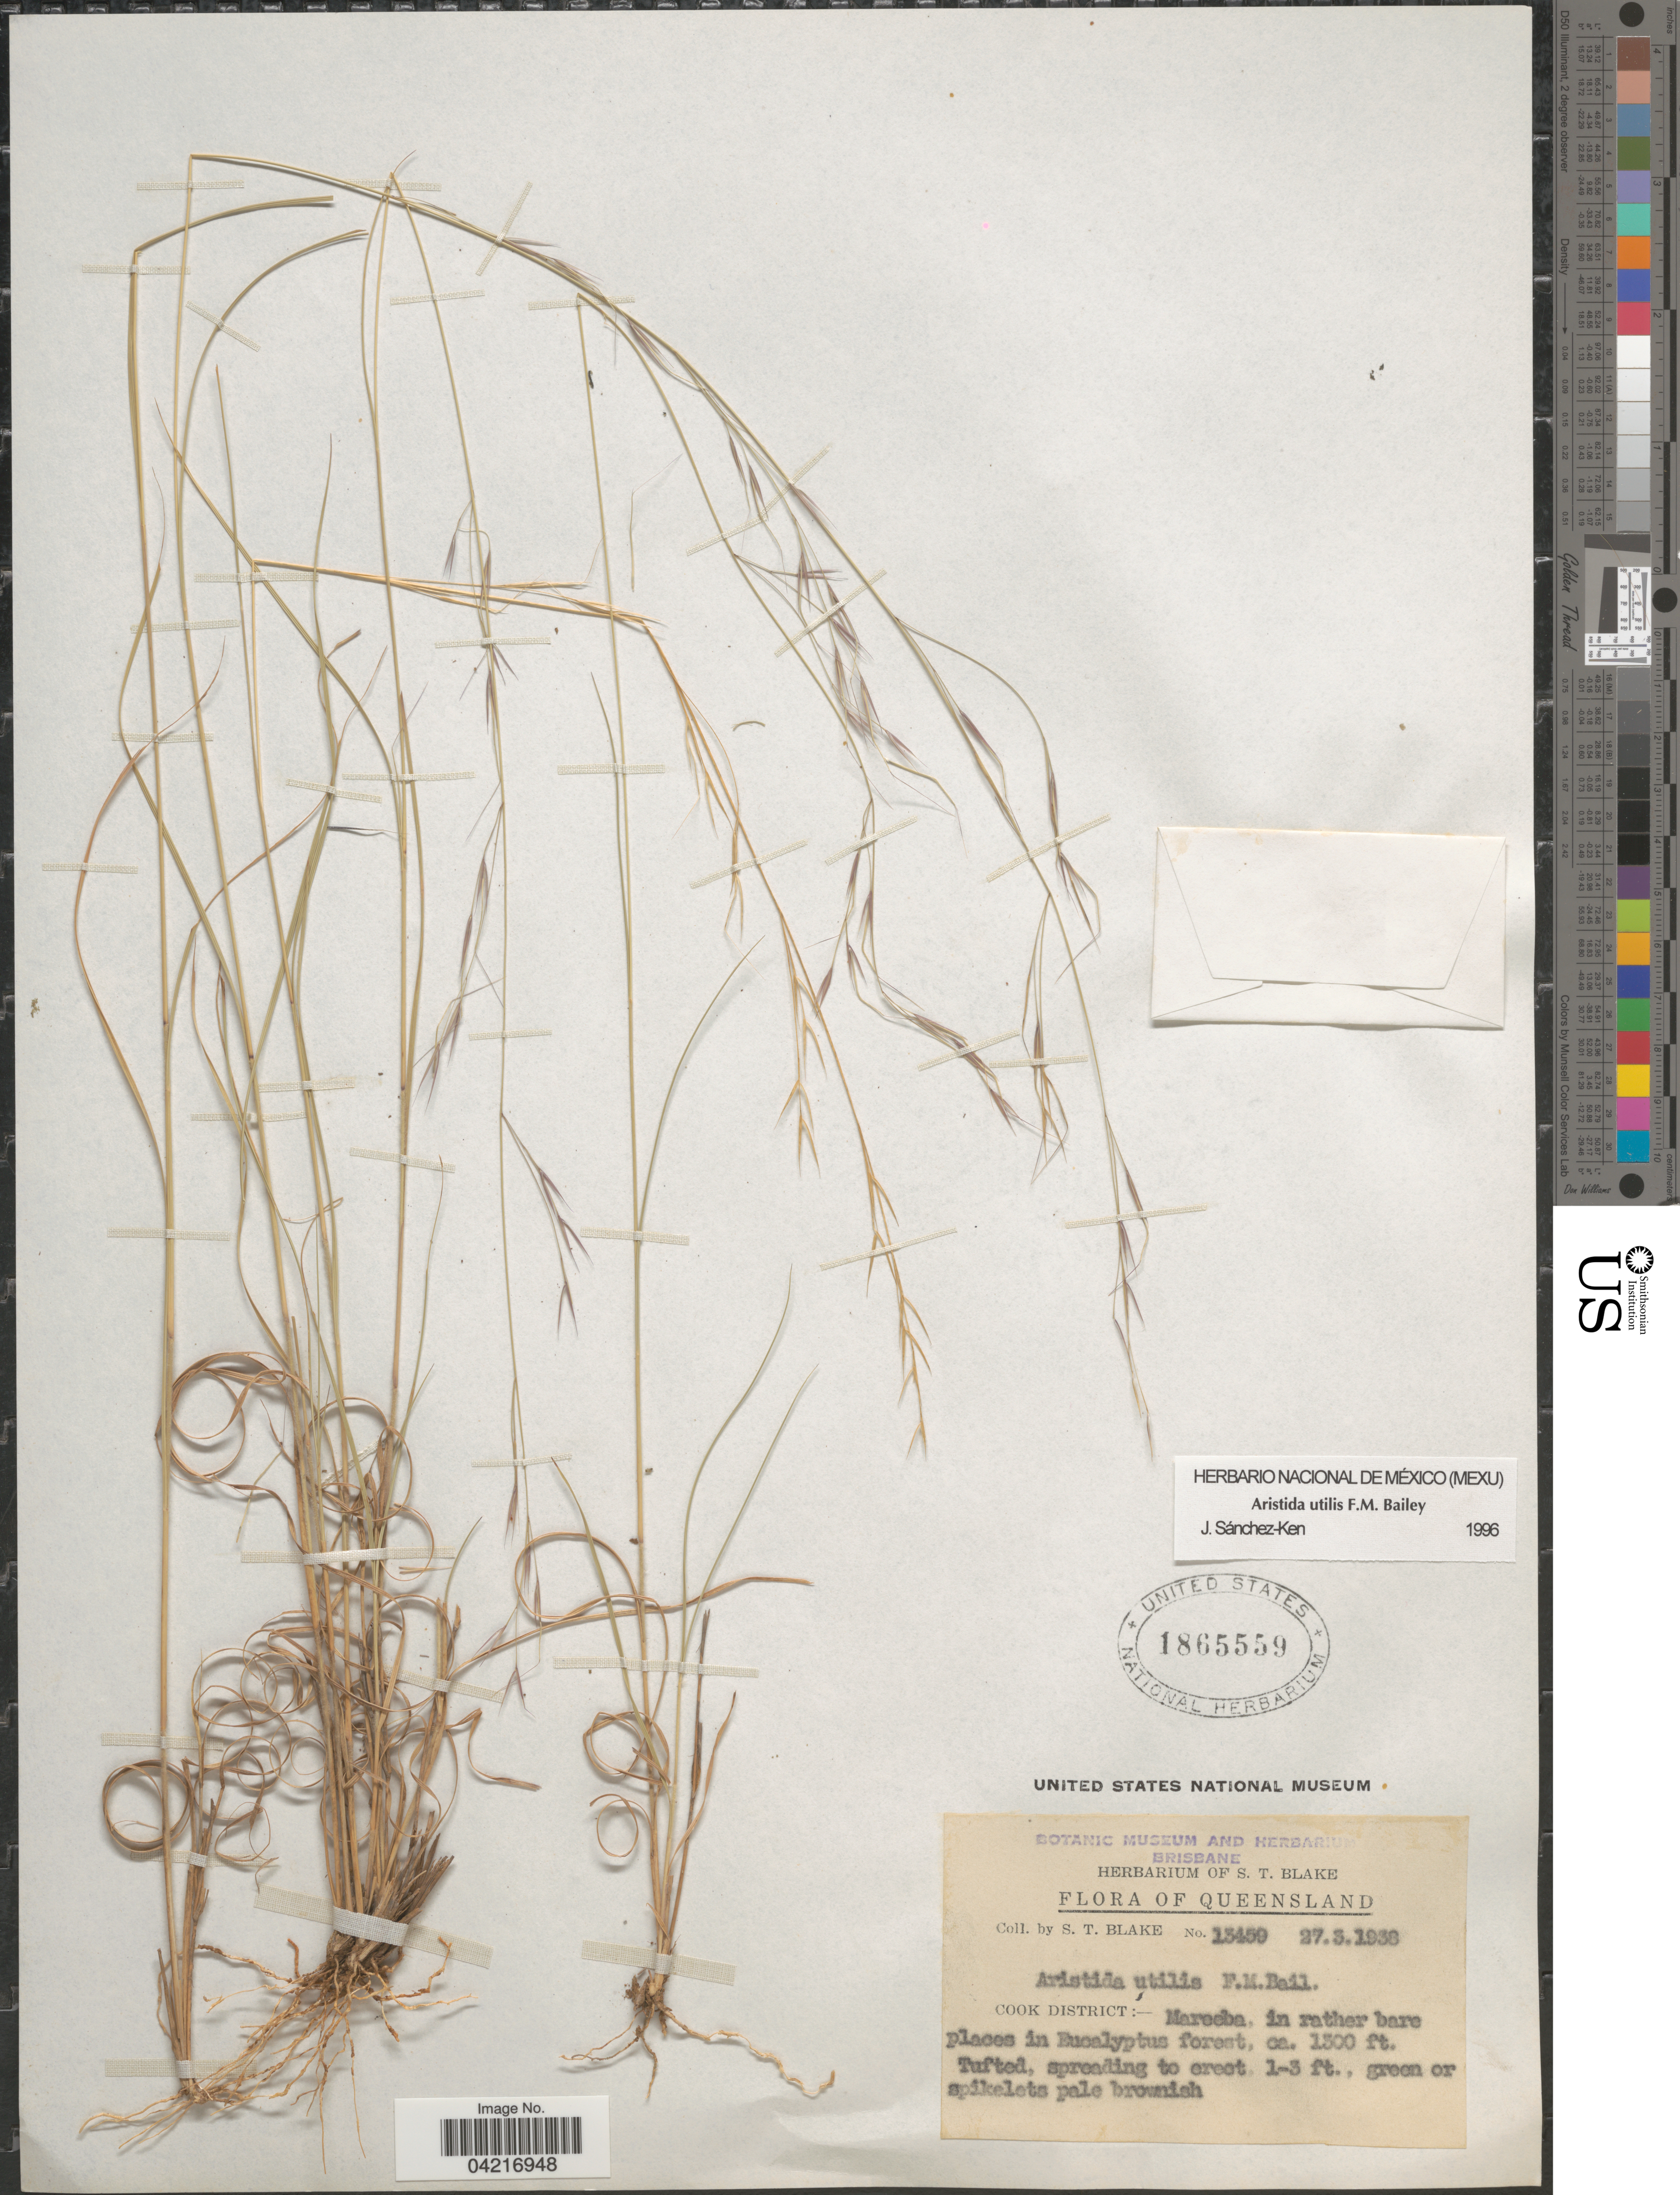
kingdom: Plantae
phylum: Tracheophyta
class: Liliopsida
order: Poales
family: Poaceae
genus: Aristida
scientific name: Aristida utilis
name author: F.M. Bailey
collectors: S. T. Blake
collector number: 13459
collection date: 1938-03-27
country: Australia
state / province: Queensland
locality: Cook District:- Mareeba.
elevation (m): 396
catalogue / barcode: US 1865559